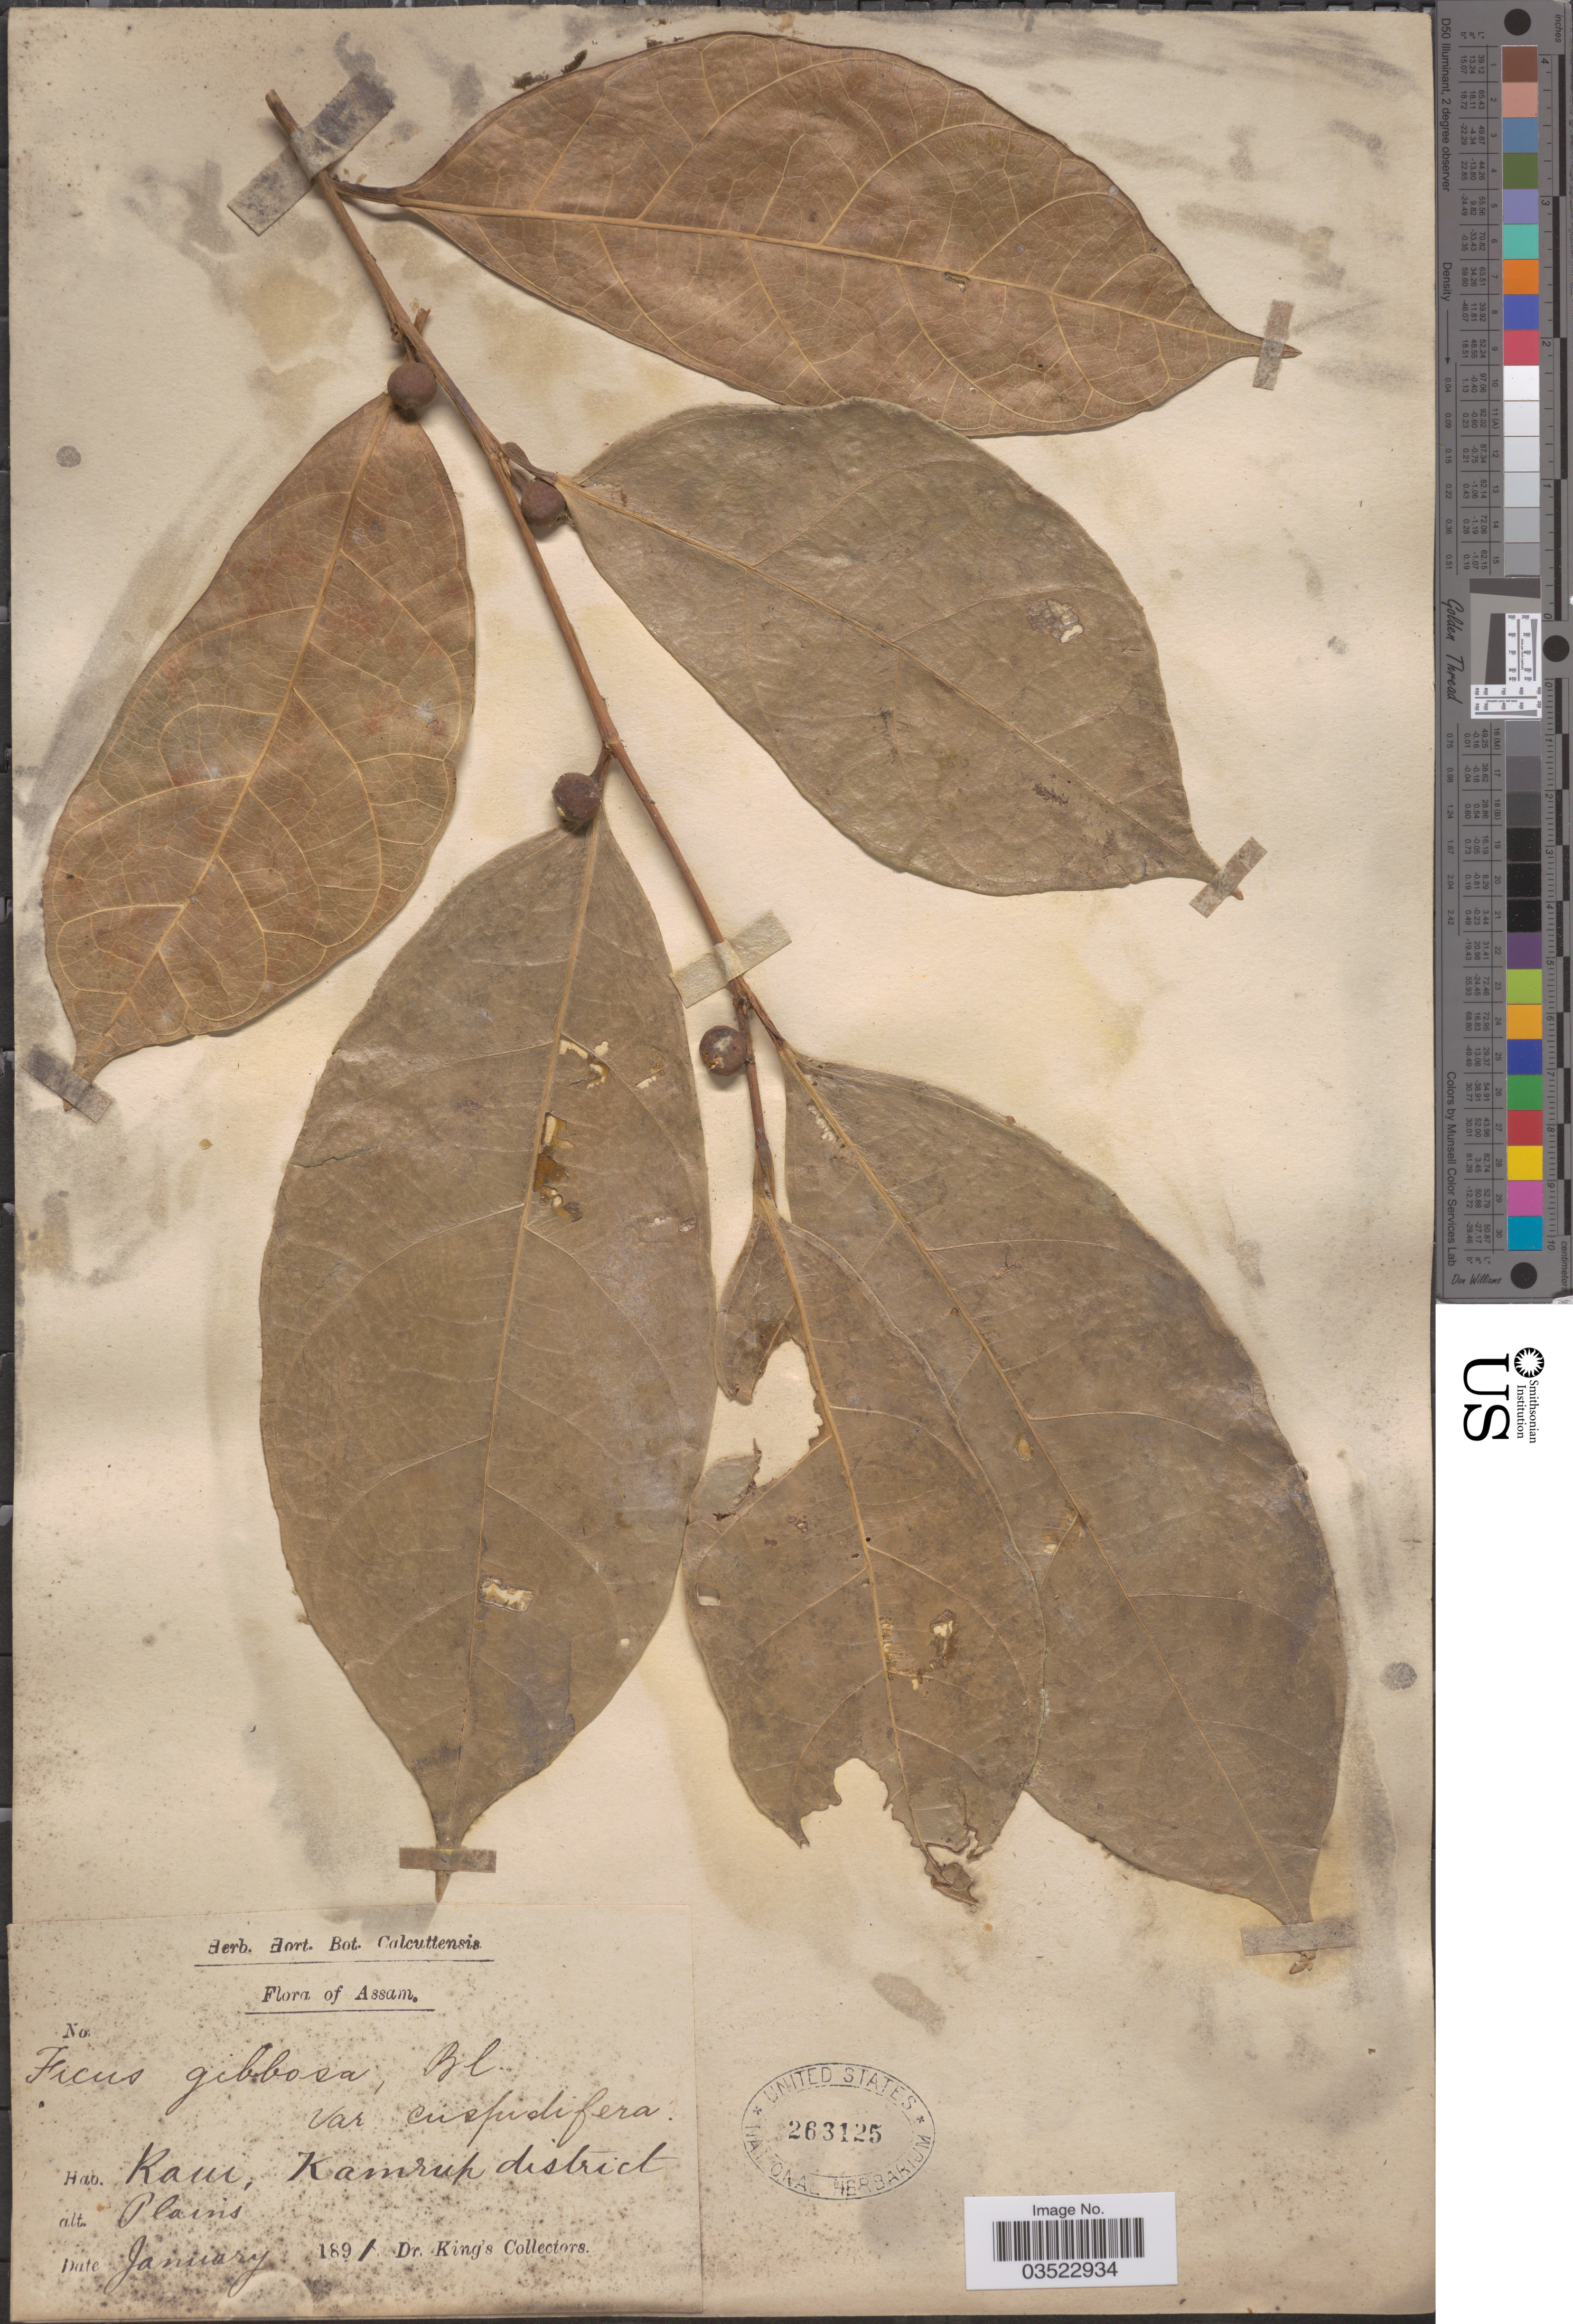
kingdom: Plantae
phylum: Tracheophyta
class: Magnoliopsida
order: Rosales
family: Moraceae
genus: Ficus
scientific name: Ficus tinctoria subsp. parasitica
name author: (J. Koenig ex Willd.) Corner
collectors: Dr. King's collector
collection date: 1891-01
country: India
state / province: Assam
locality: Rani, Kamrup district.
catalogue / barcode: US 263125